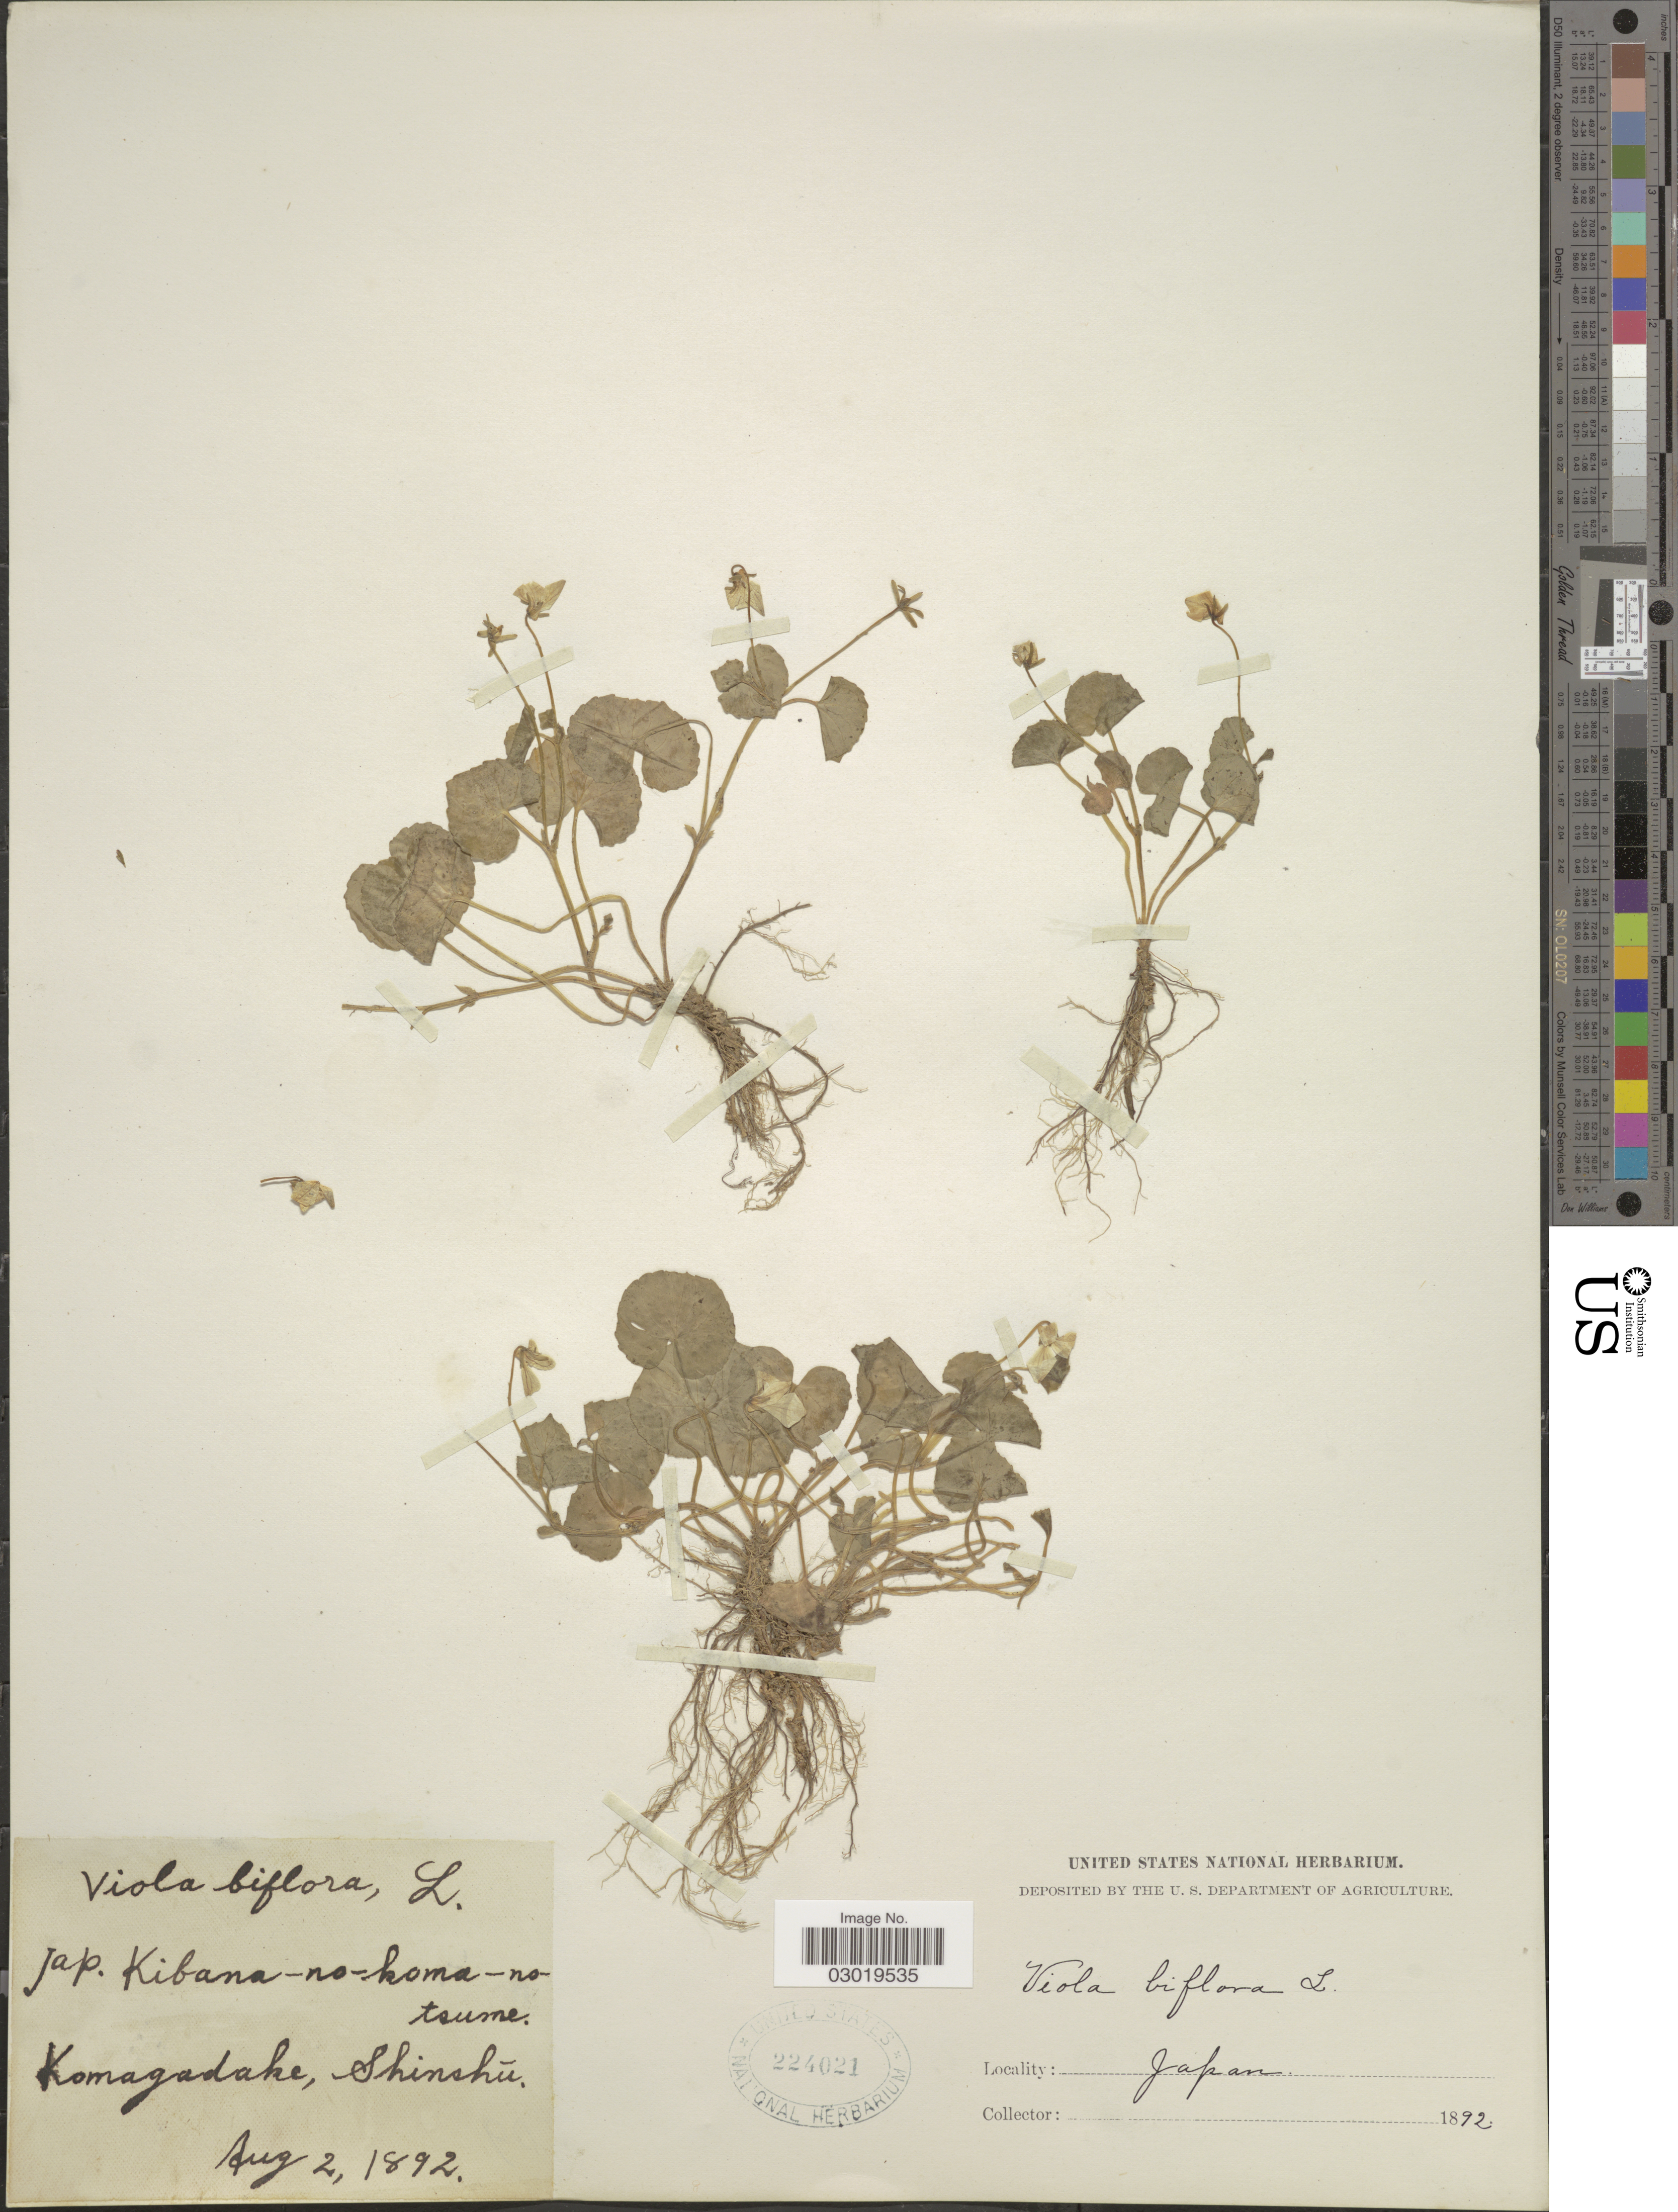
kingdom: Plantae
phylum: Tracheophyta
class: Magnoliopsida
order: Malpighiales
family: Violaceae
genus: Viola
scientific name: Viola biflora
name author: L.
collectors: ex herb. United States National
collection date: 1892-08-02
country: Japan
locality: Komagadake, Shinshu.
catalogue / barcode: US 224021